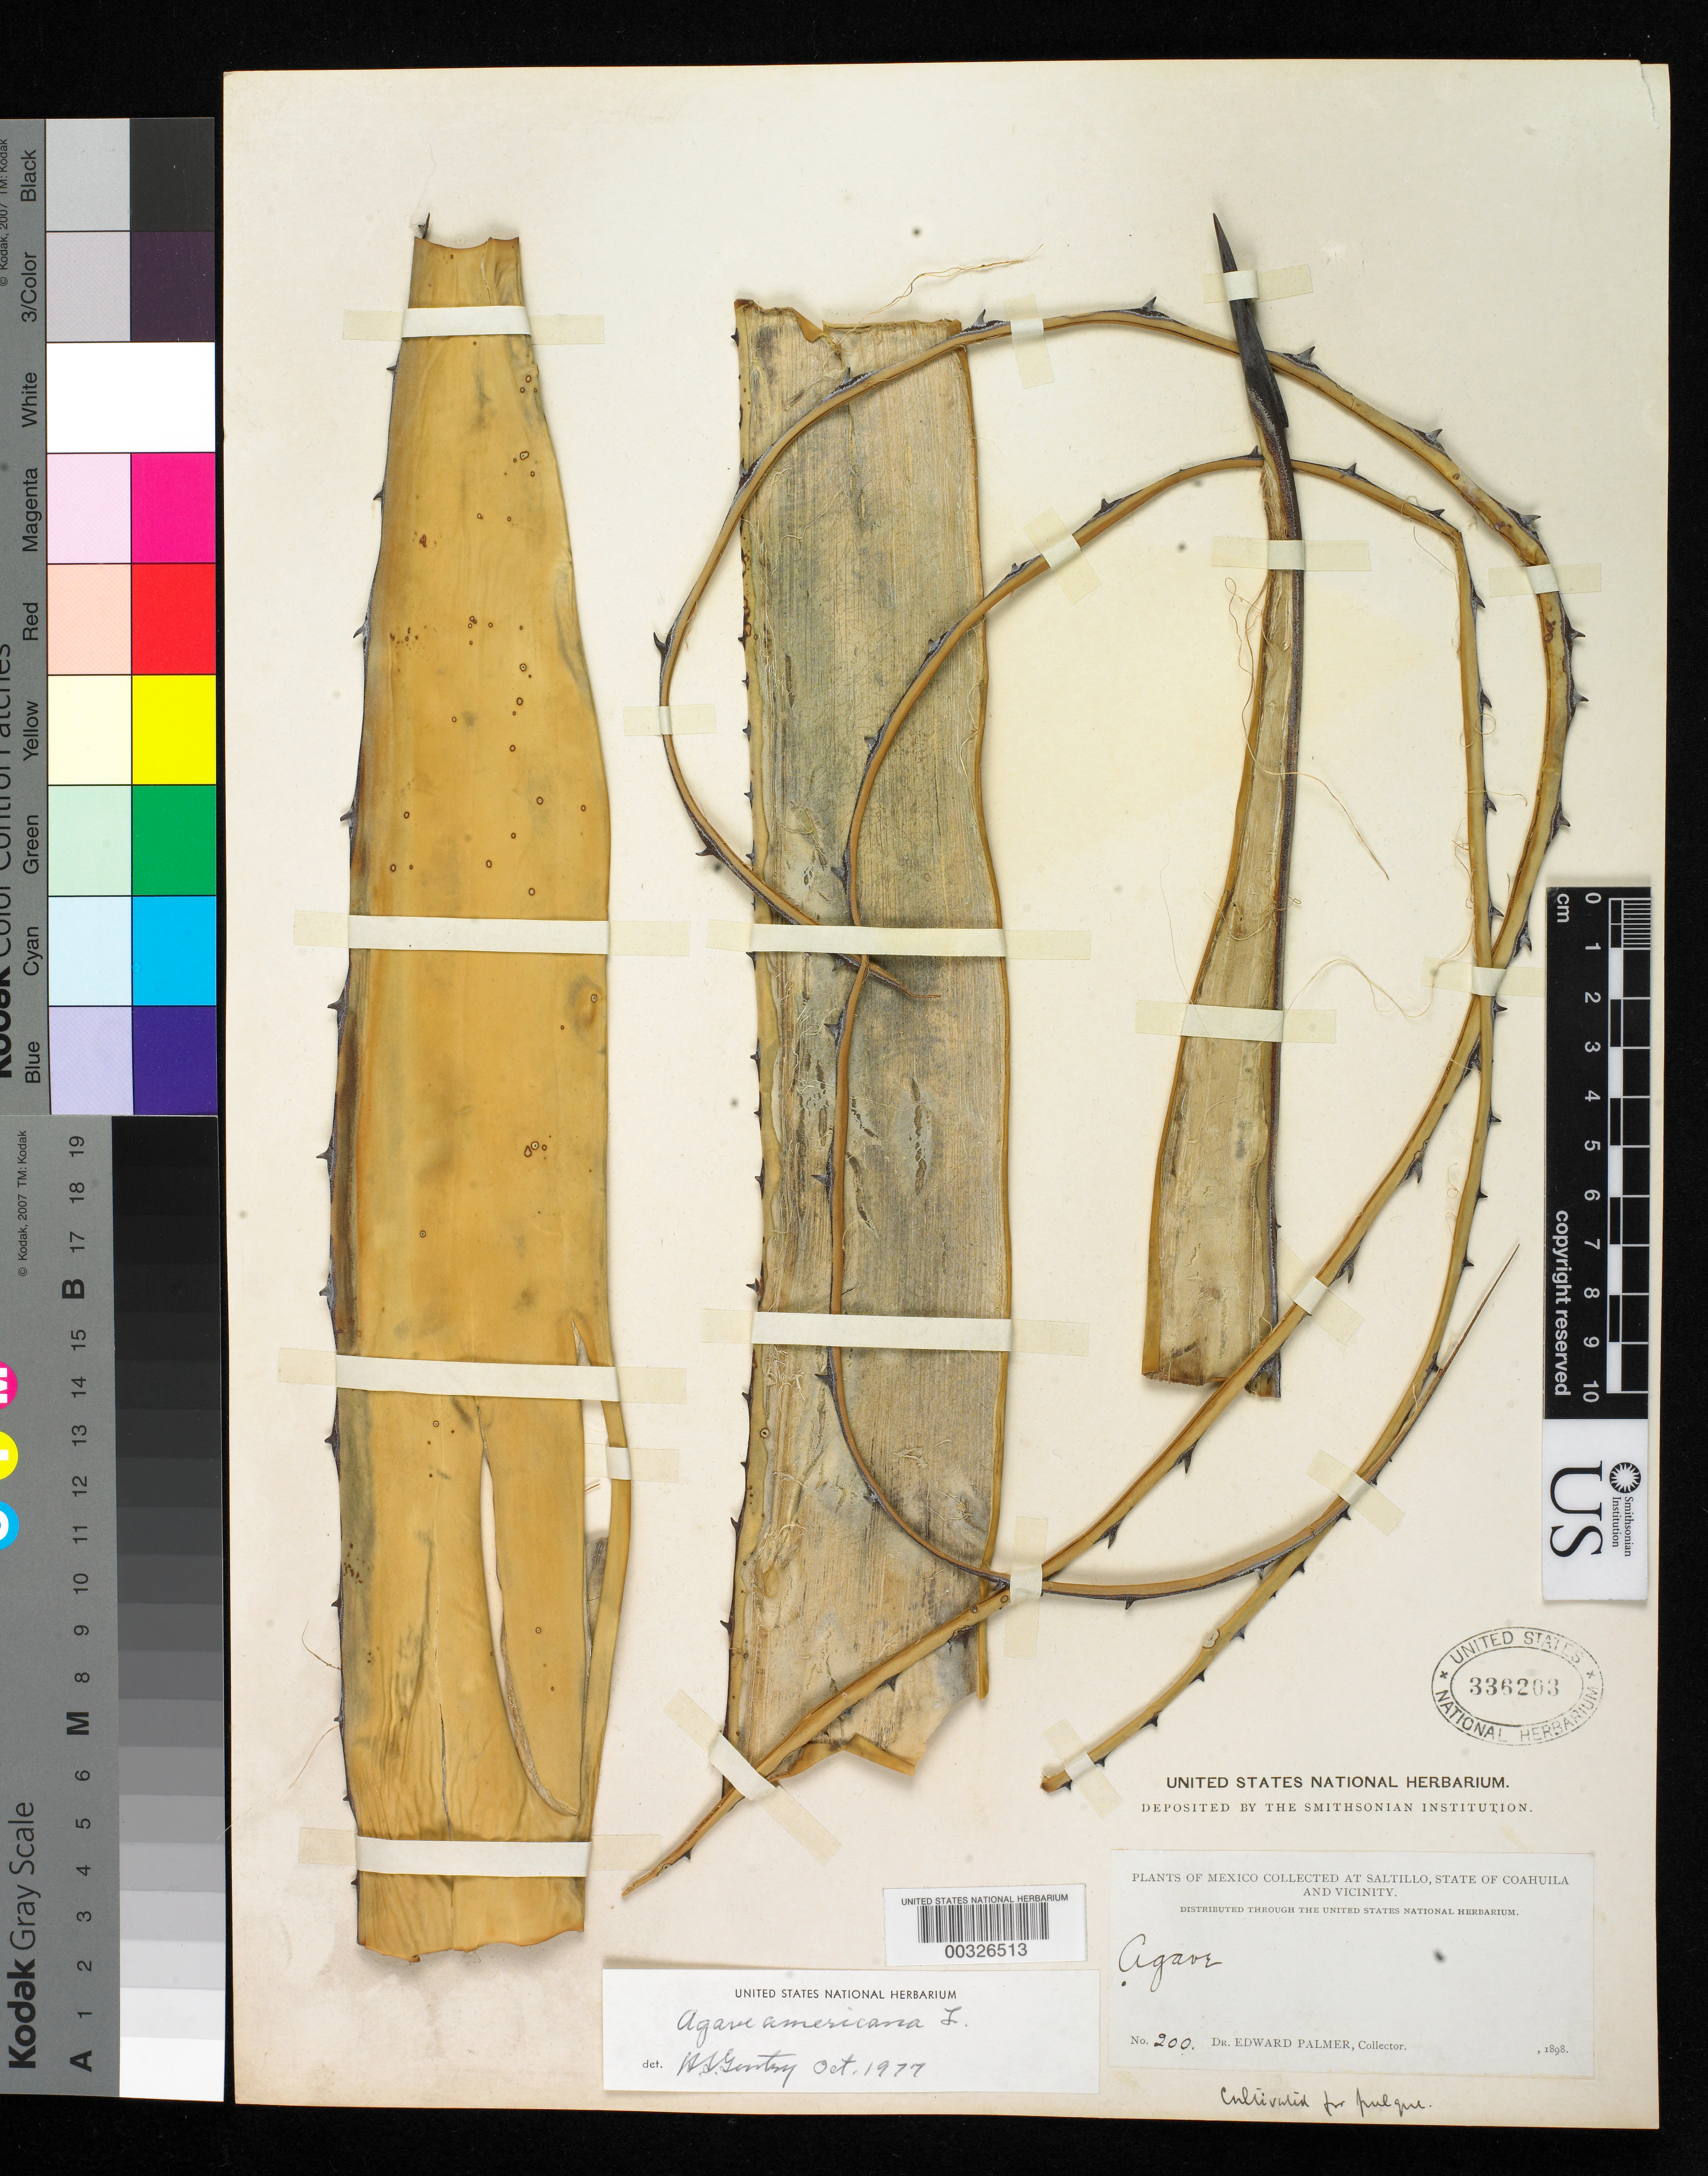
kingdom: Plantae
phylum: Tracheophyta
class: Liliopsida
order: Asparagales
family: Asparagaceae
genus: Agave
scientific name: Agave americana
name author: L.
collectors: E. Palmer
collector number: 200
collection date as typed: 1898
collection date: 1898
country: Mexico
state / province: Coahuila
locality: Saltillo and vicinity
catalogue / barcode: US 336203